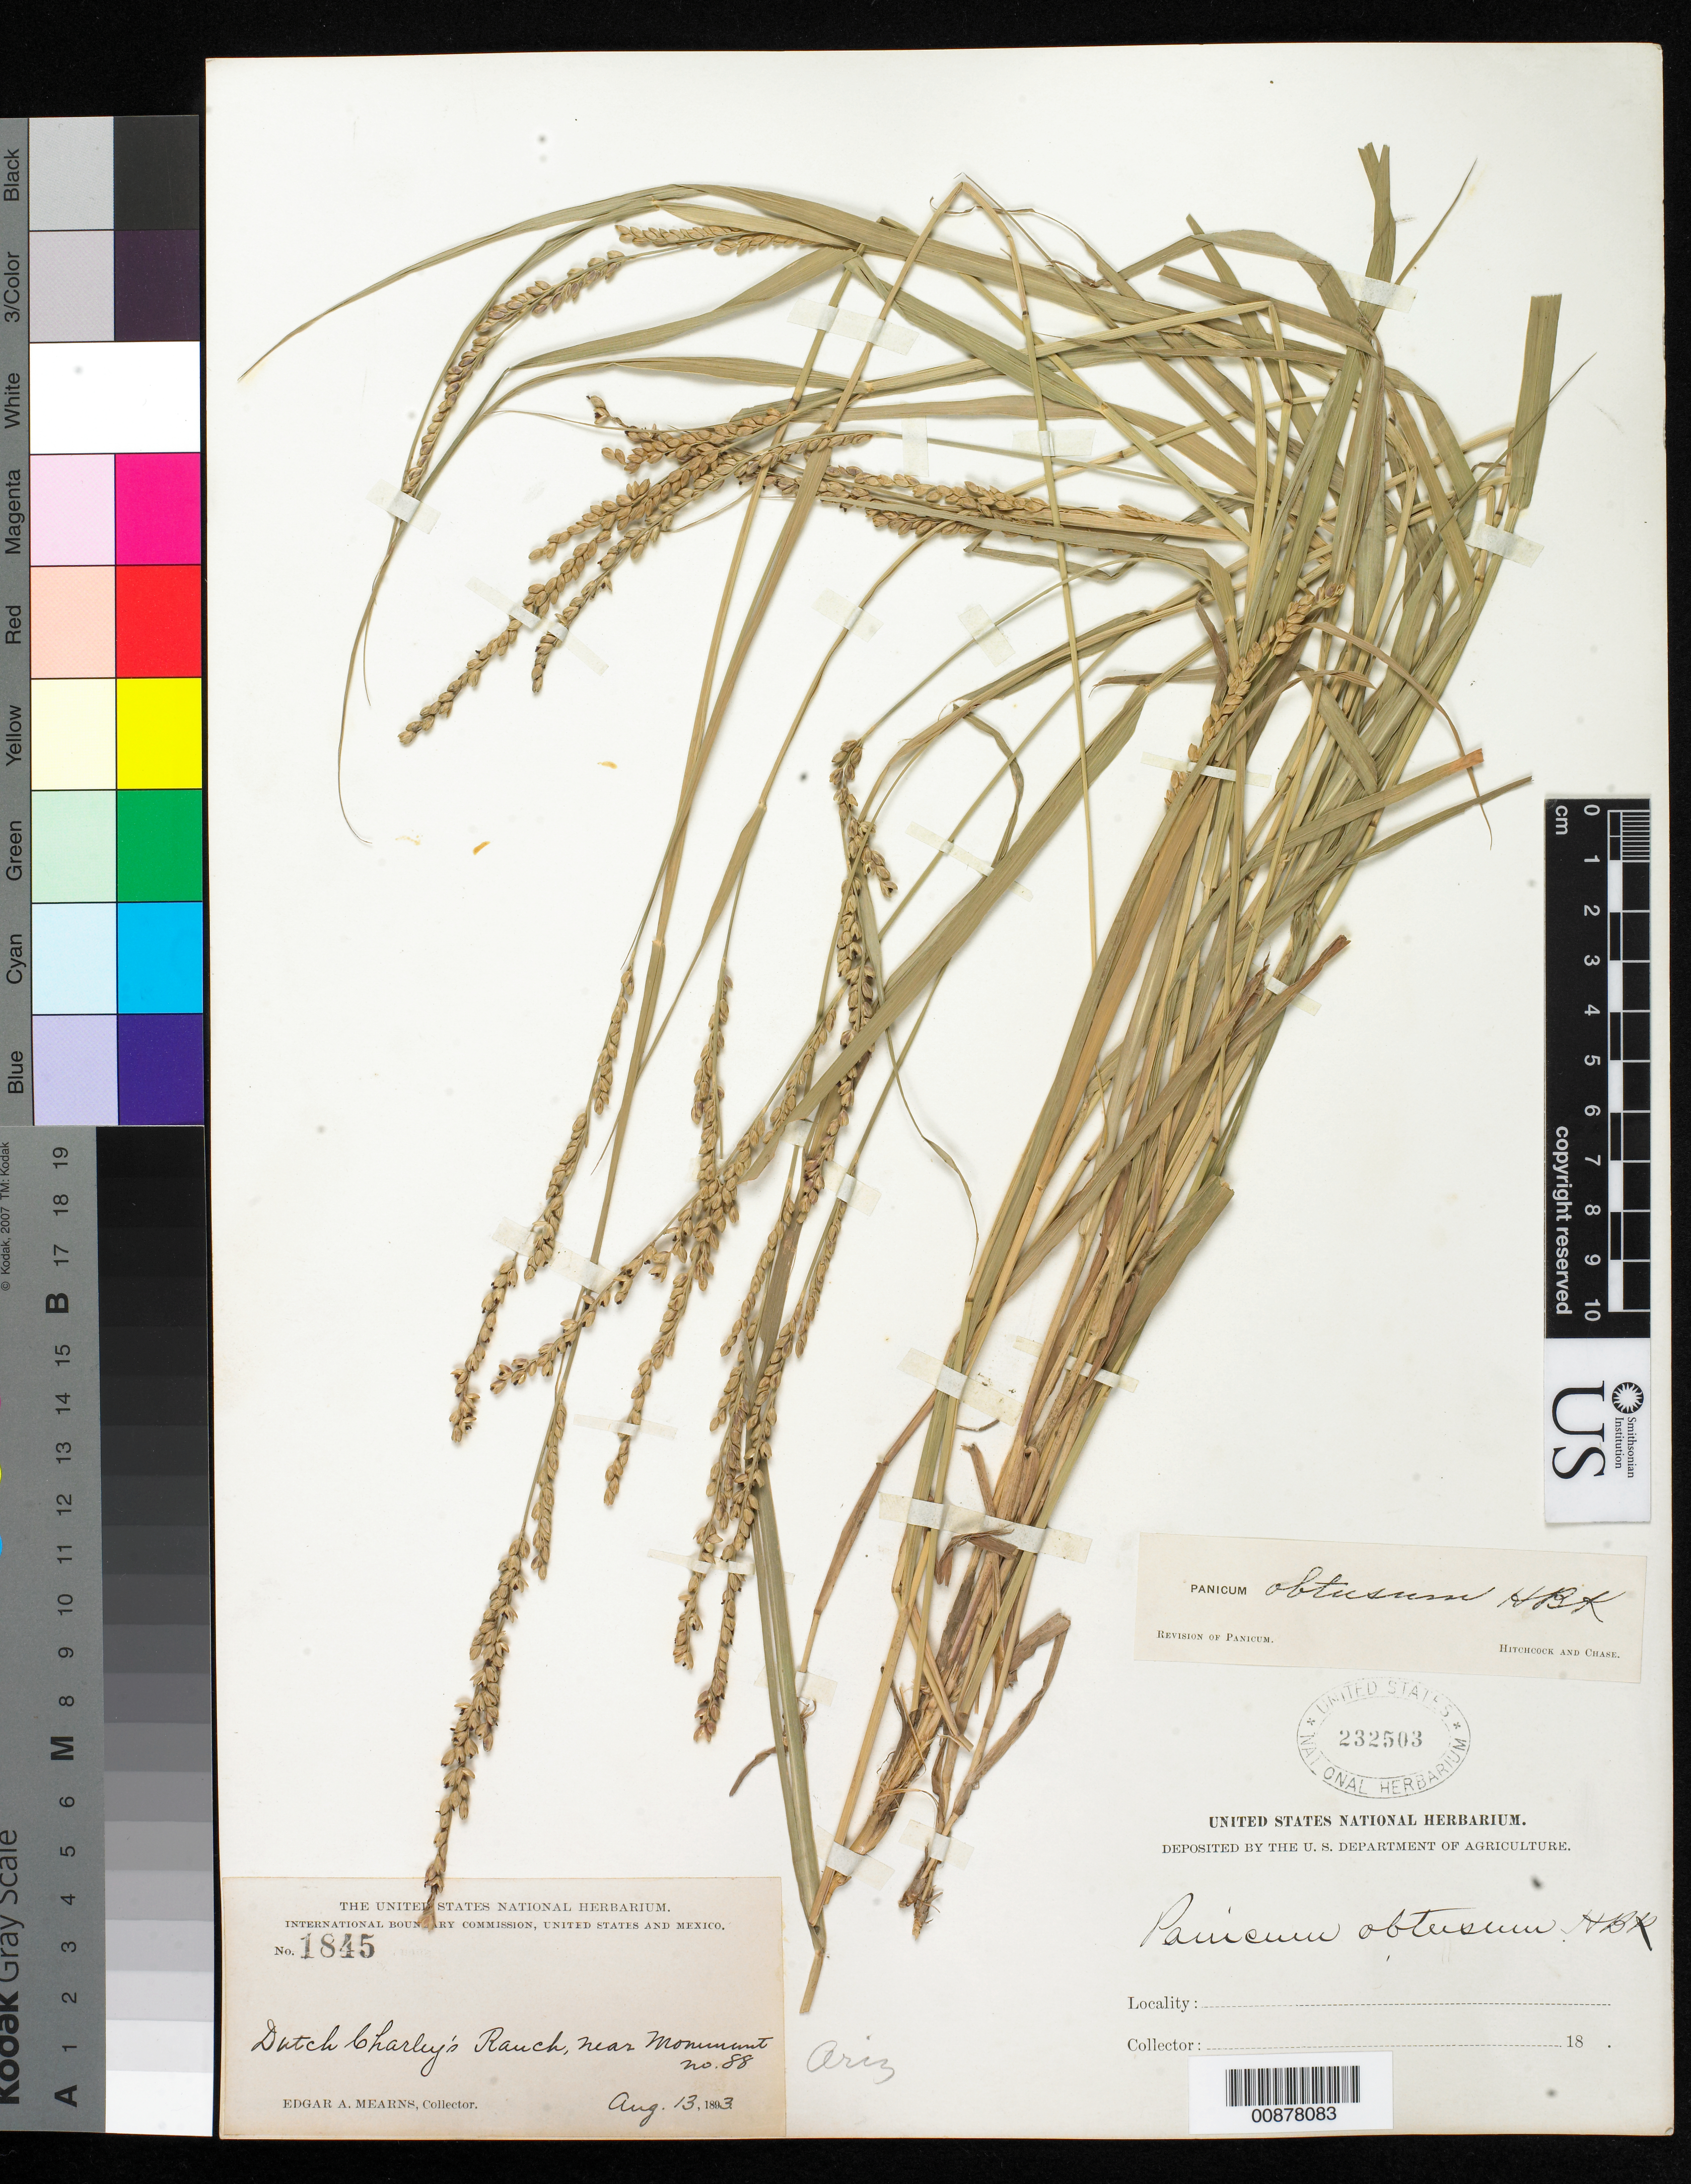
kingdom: Plantae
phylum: Tracheophyta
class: Liliopsida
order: Poales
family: Poaceae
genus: Panicum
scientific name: Panicum obtusum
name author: Kunth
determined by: Hitchcock, A. S.; Chase, [M.] A.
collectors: E. A. Mearns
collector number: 1845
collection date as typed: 13 Aug 1893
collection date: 1893-08-13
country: United States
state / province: Arizona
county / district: Cochise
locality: Dutch Charley's Ranch, near monument no. 88.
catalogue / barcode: US 232503